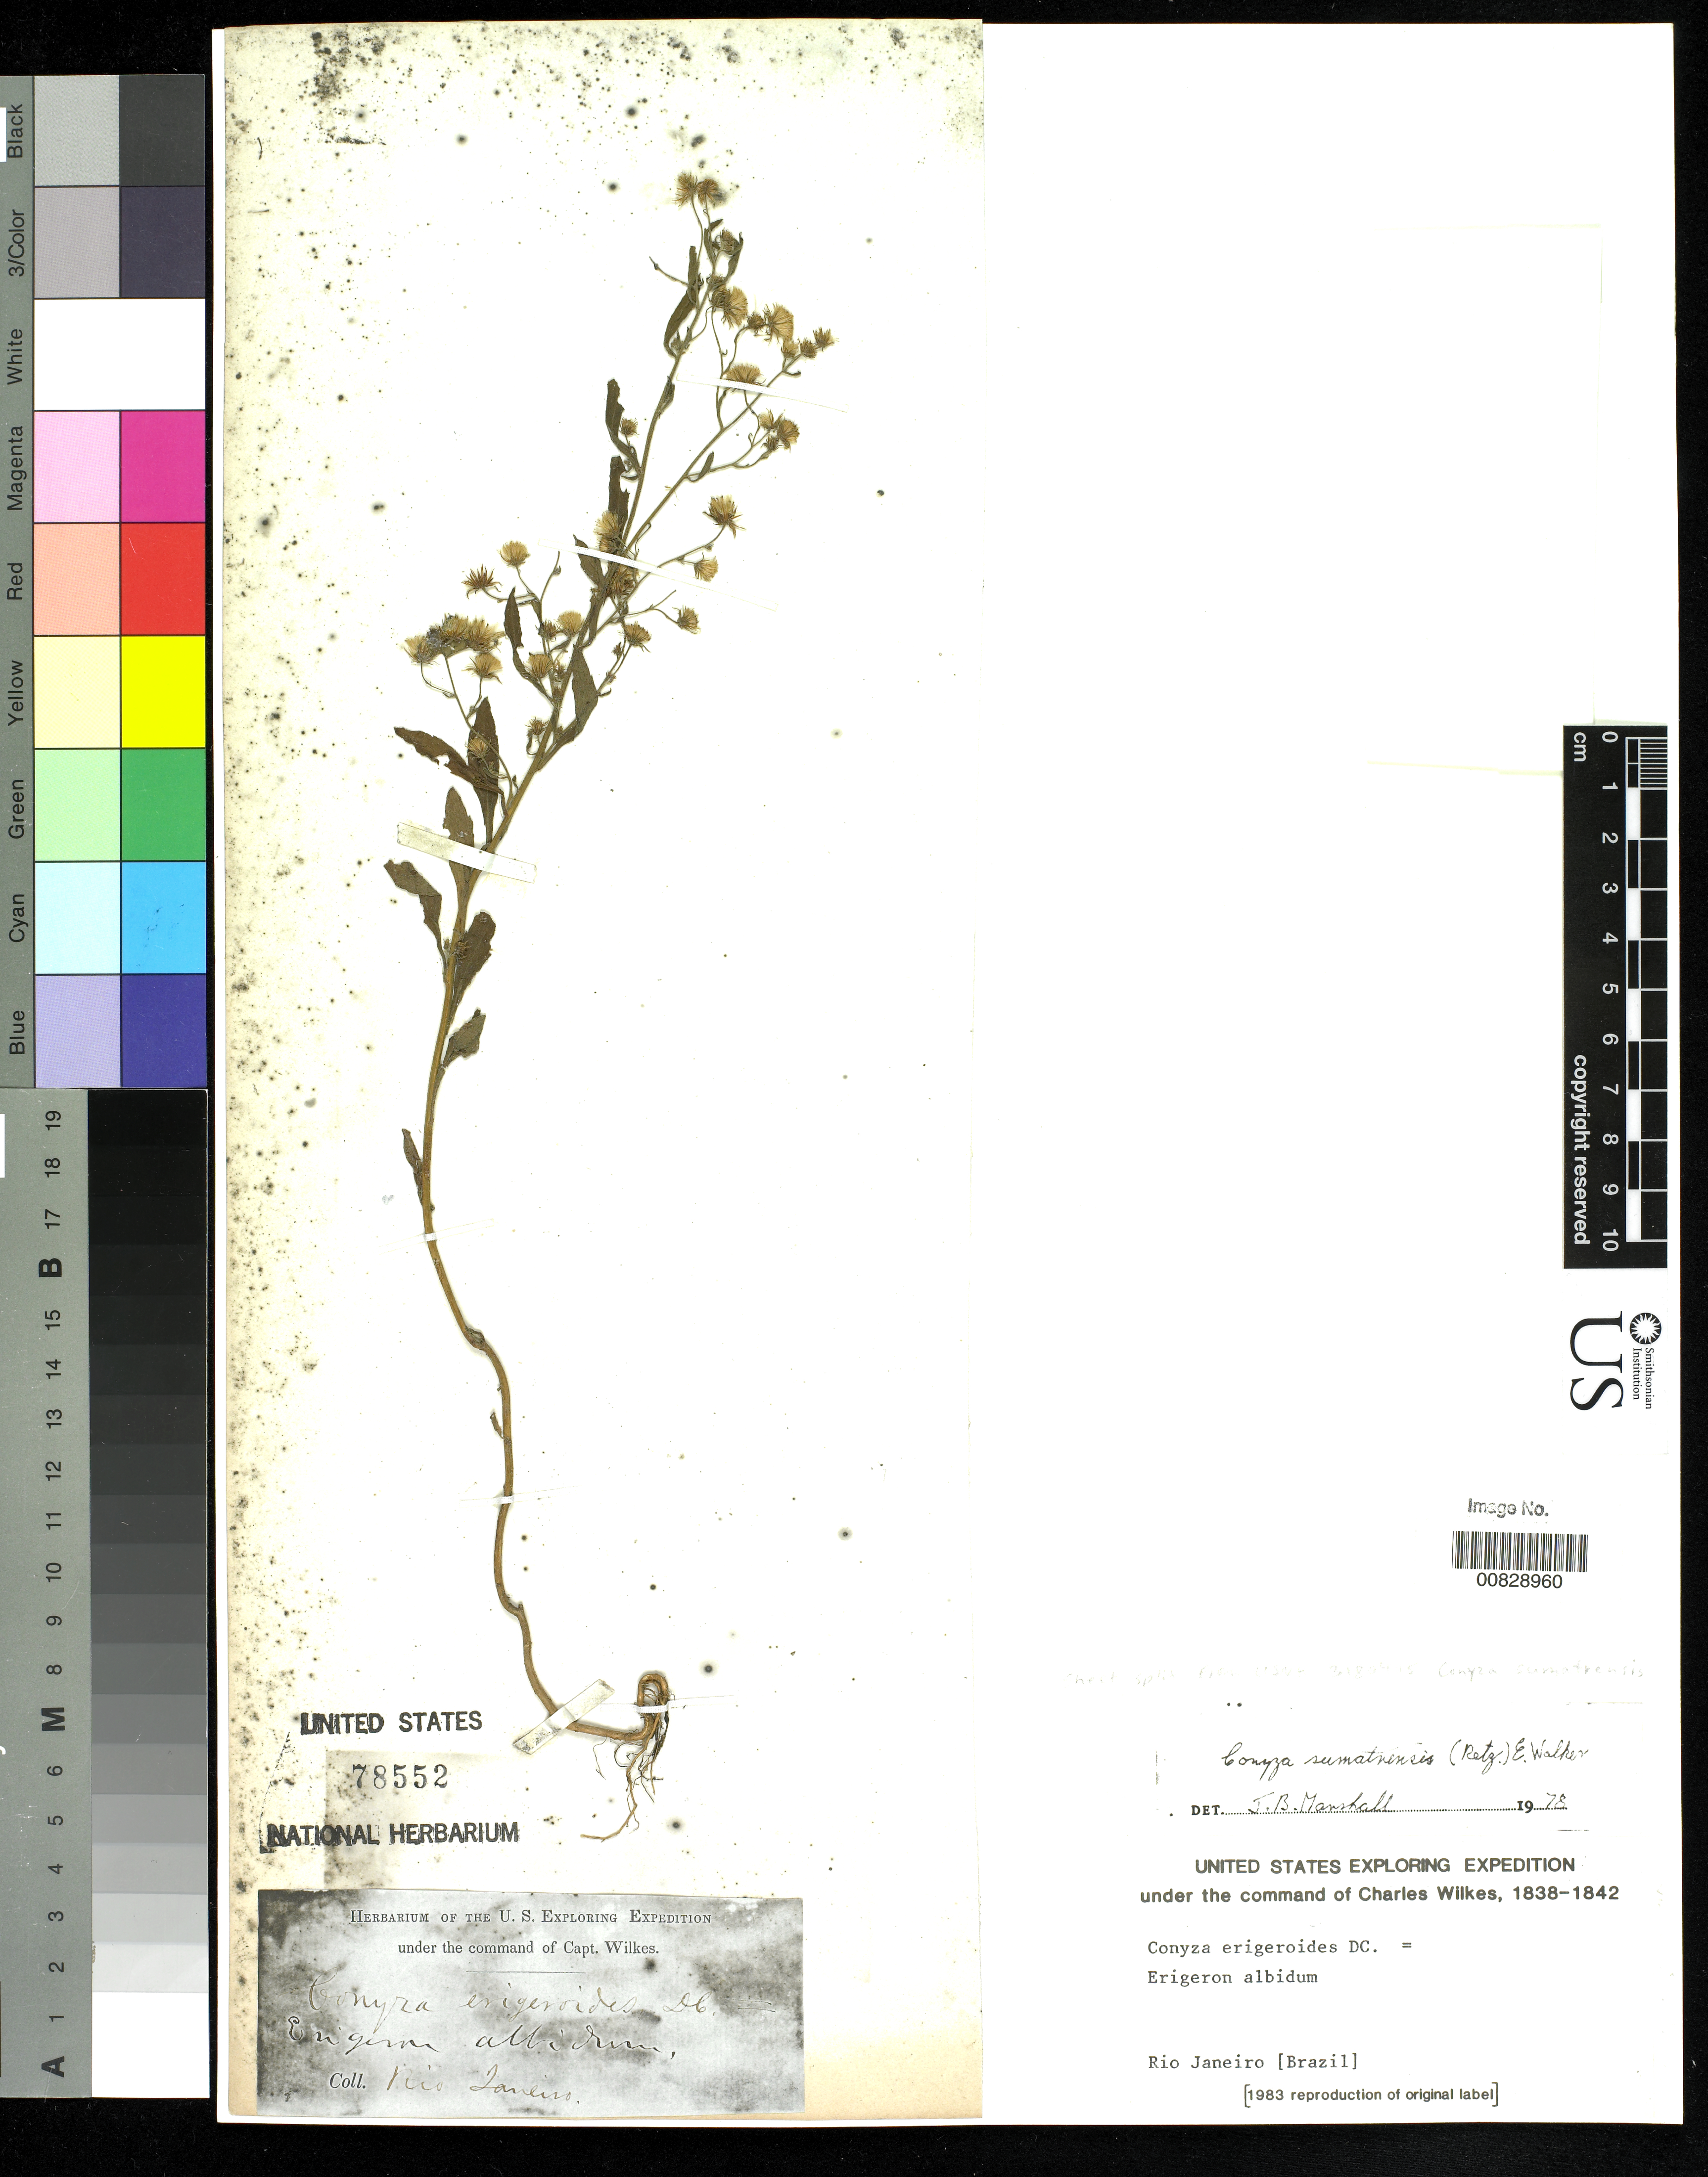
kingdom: Plantae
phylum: Tracheophyta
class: Magnoliopsida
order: Asterales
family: Asteraceae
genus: Conyza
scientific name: Conyza bonariensis var. leiotheca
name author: (S.F. Blake) Cuatrec.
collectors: Wilkes Explor. Exped.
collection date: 1838/1842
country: Brazil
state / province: Rio de Janeiro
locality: Rio Janeiro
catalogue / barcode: US 78552